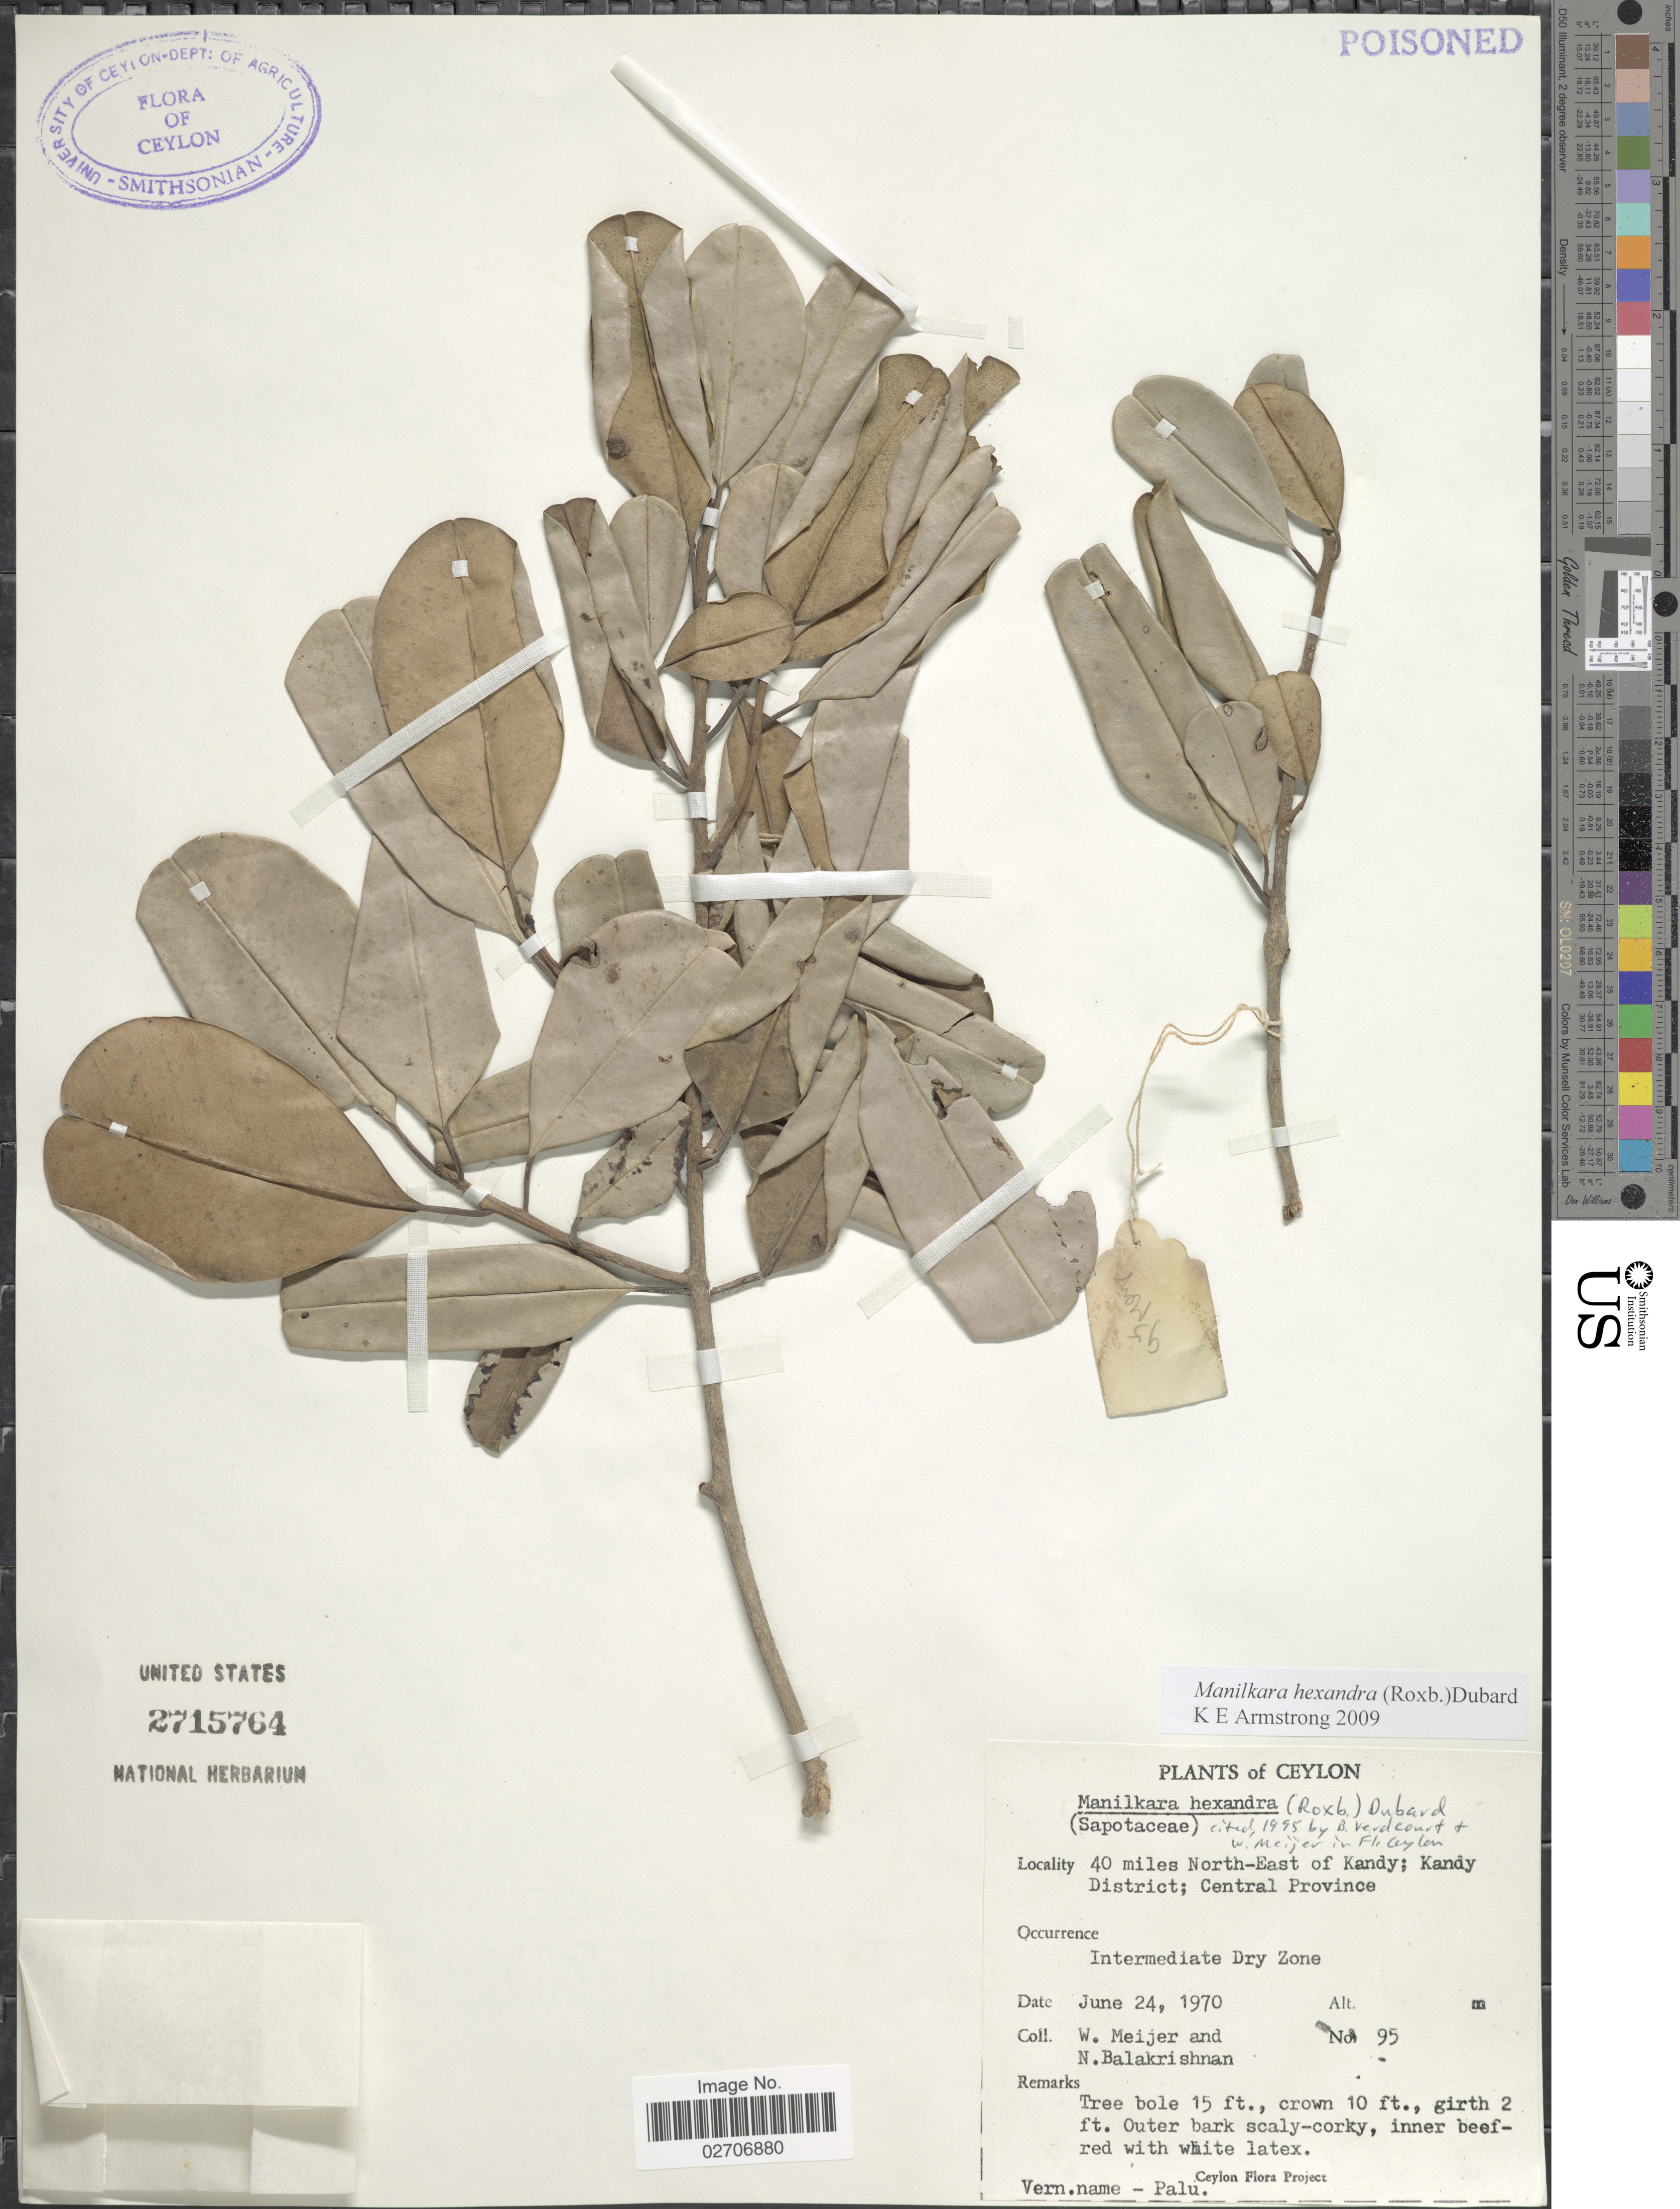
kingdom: Plantae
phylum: Tracheophyta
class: Magnoliopsida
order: Ericales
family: Sapotaceae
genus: Manilkara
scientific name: Manilkara hexandra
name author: (Roxb.) Dubard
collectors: W. Meijer & N. Balakrishnan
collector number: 95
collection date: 1970-06-24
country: Sri Lanka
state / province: Central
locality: Ceylon, 40 miles North-East of Kandy; Kandy District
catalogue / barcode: US 2715764